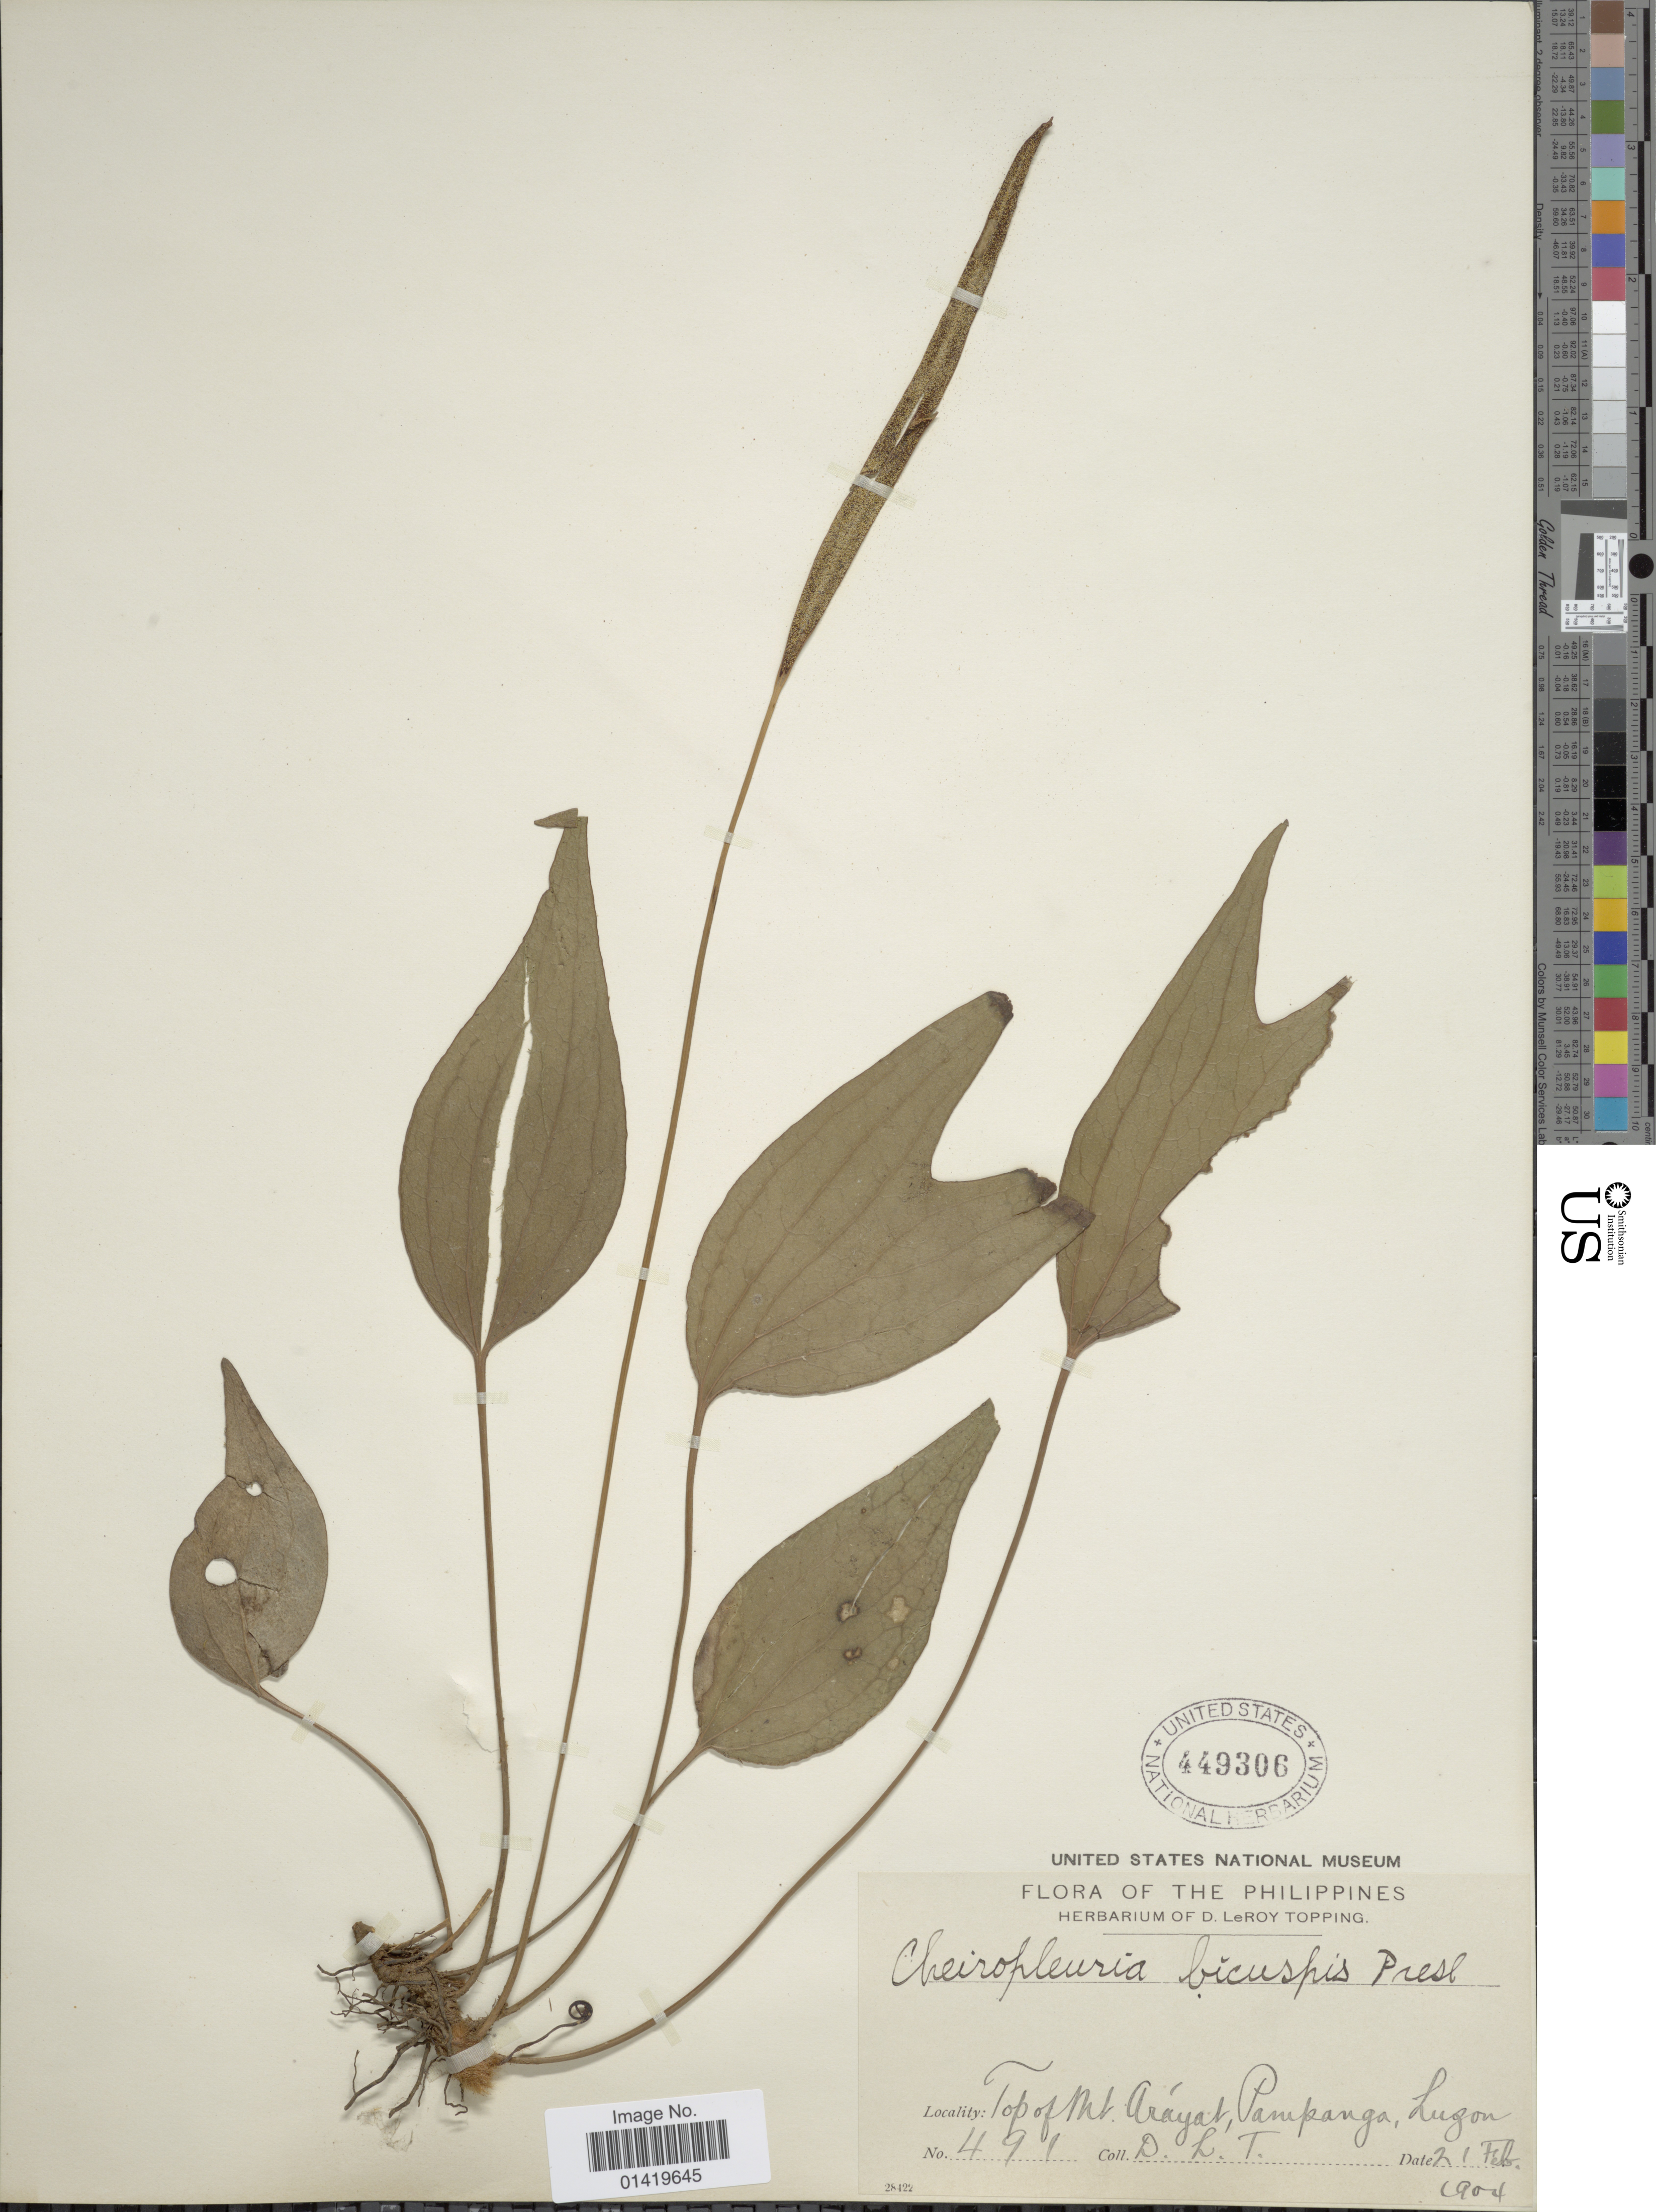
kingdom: Plantae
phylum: Tracheophyta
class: Polypodiopsida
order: Gleicheniales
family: Dipteridaceae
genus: Cheiropleuria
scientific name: Cheiropleuria bicuspis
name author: (Blume) C. Presl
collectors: D. L. Topping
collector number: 491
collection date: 1904-02-21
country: Philippines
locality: Top of Mt. Arayat, Pampanga, Luzon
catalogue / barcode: US 449306